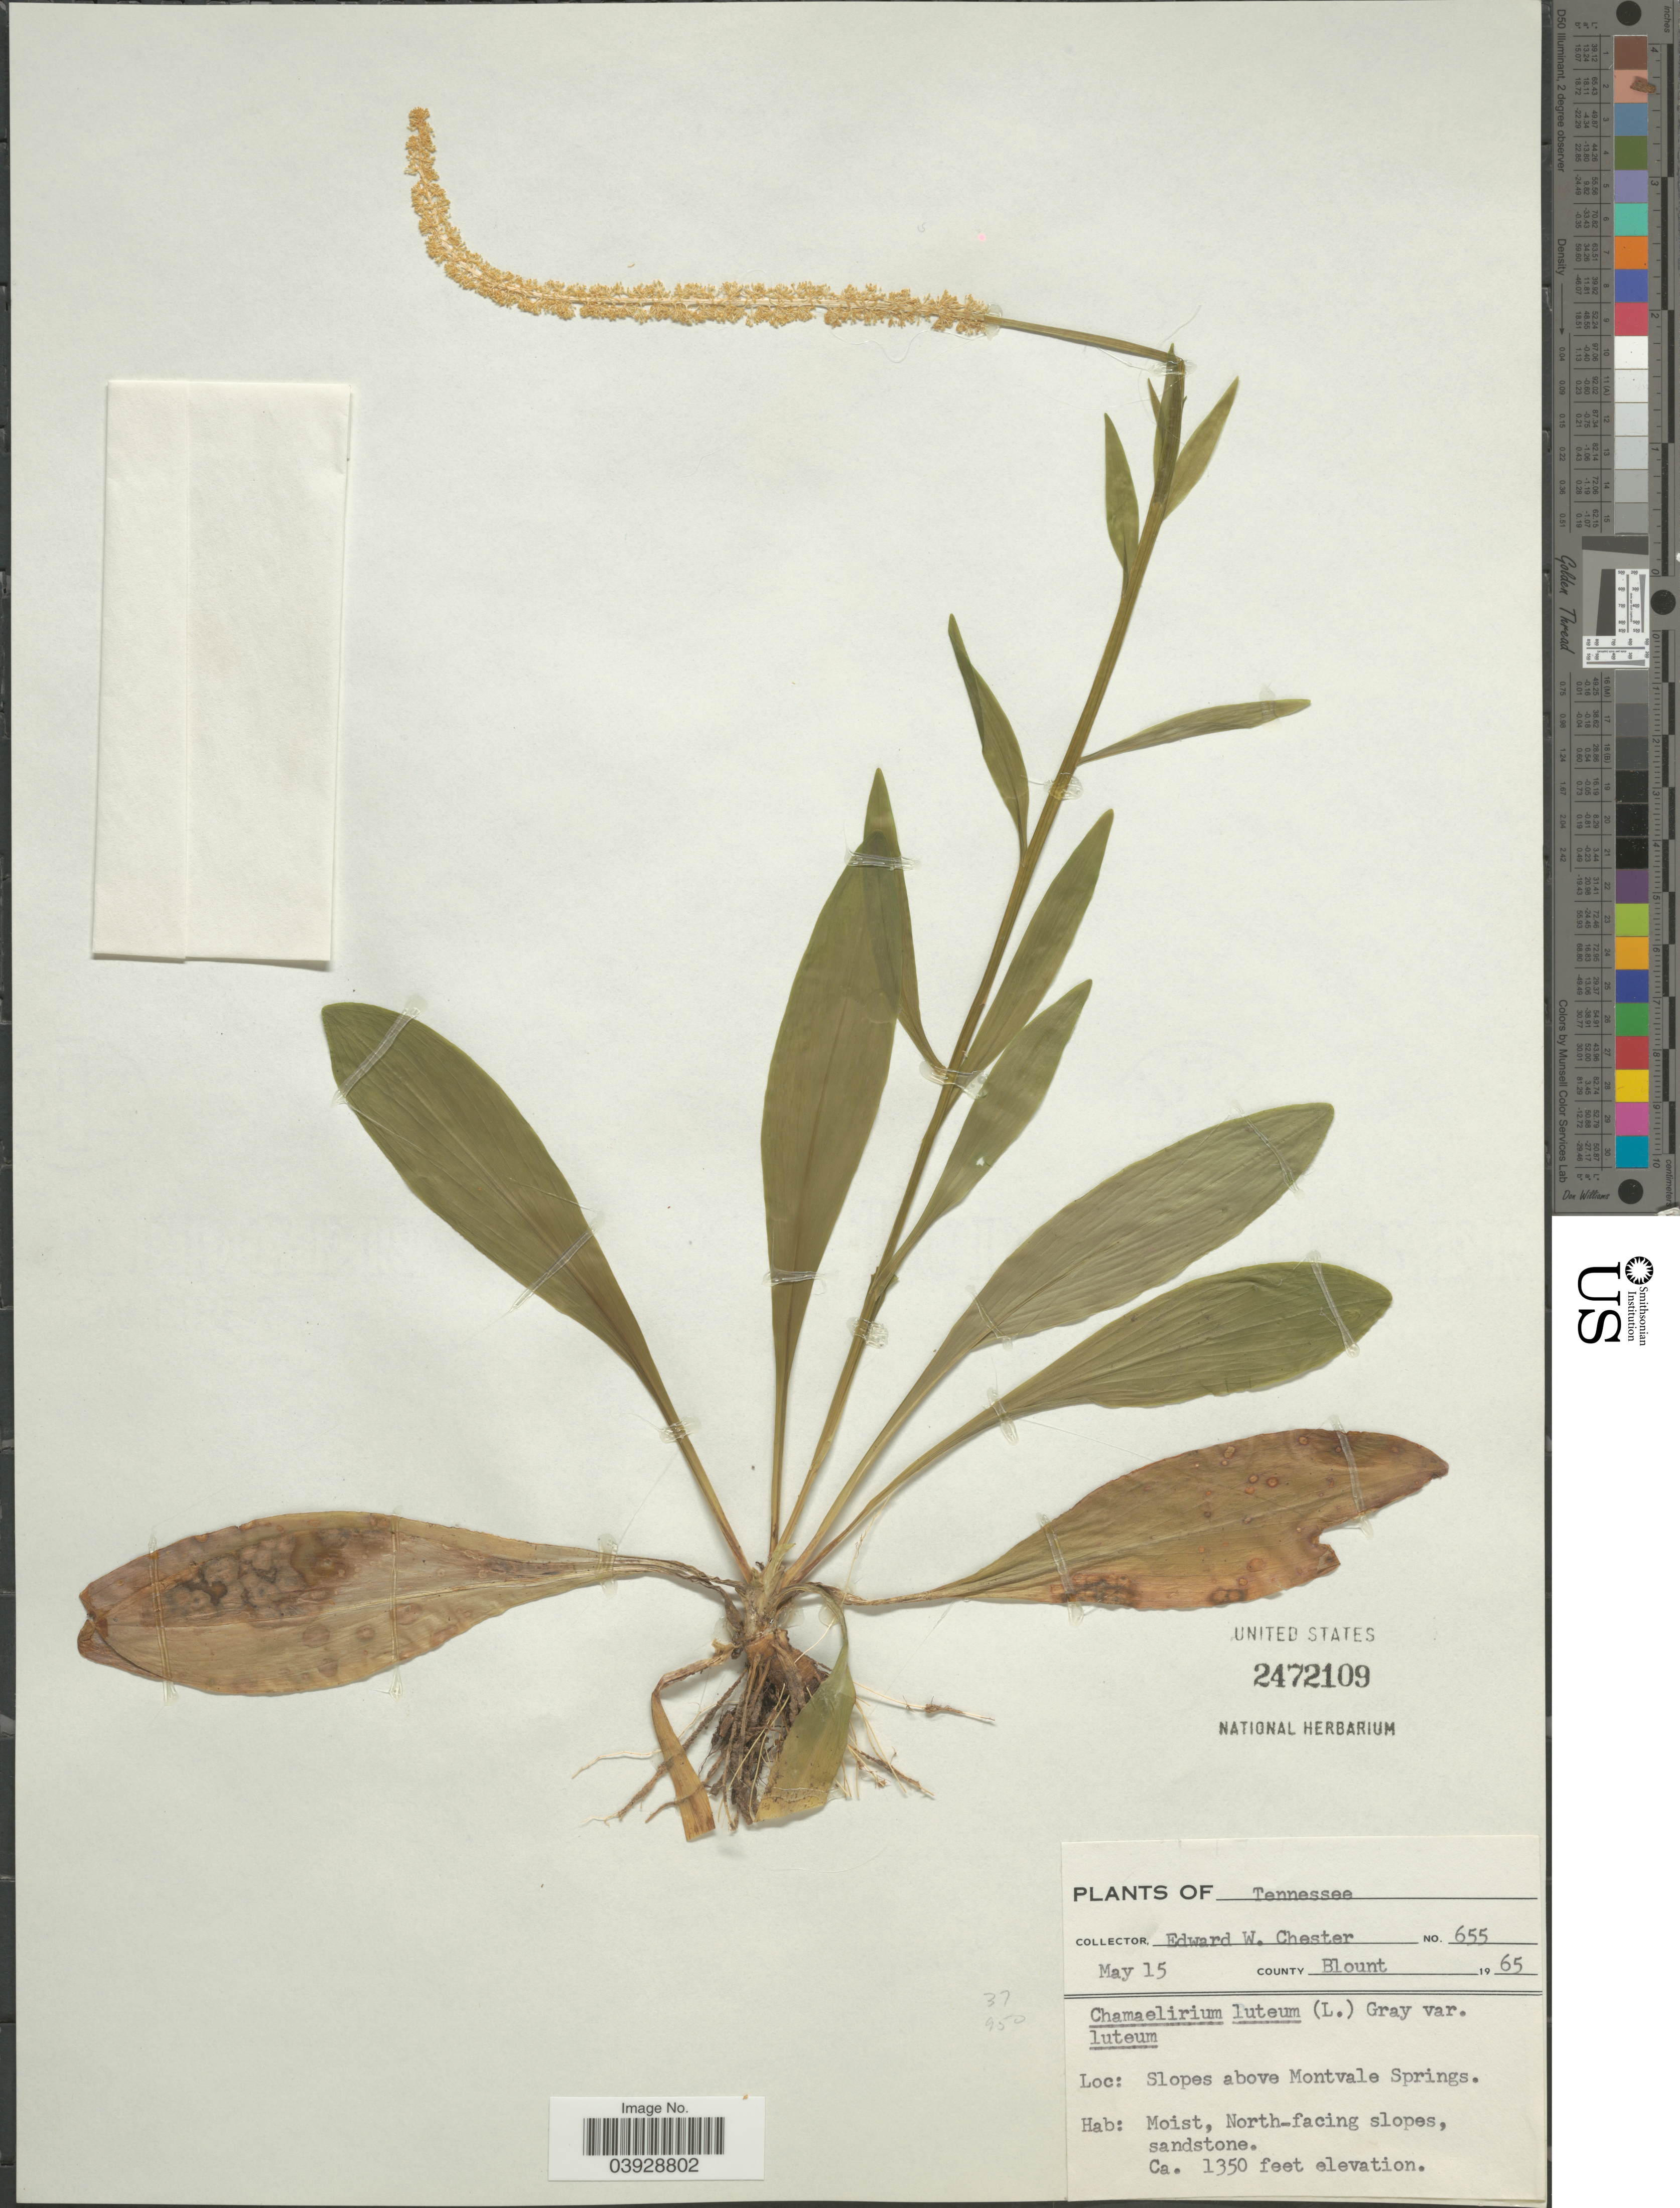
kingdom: Plantae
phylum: Tracheophyta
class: Liliopsida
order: Liliales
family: Melanthiaceae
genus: Chamaelirium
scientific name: Chamaelirium luteum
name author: (L.) A. Gray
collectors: E. W. Chester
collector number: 655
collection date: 1965-05-15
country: United States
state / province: Tennessee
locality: County Blount. Slopes above Montvale Springs.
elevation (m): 411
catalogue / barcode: US 2472109